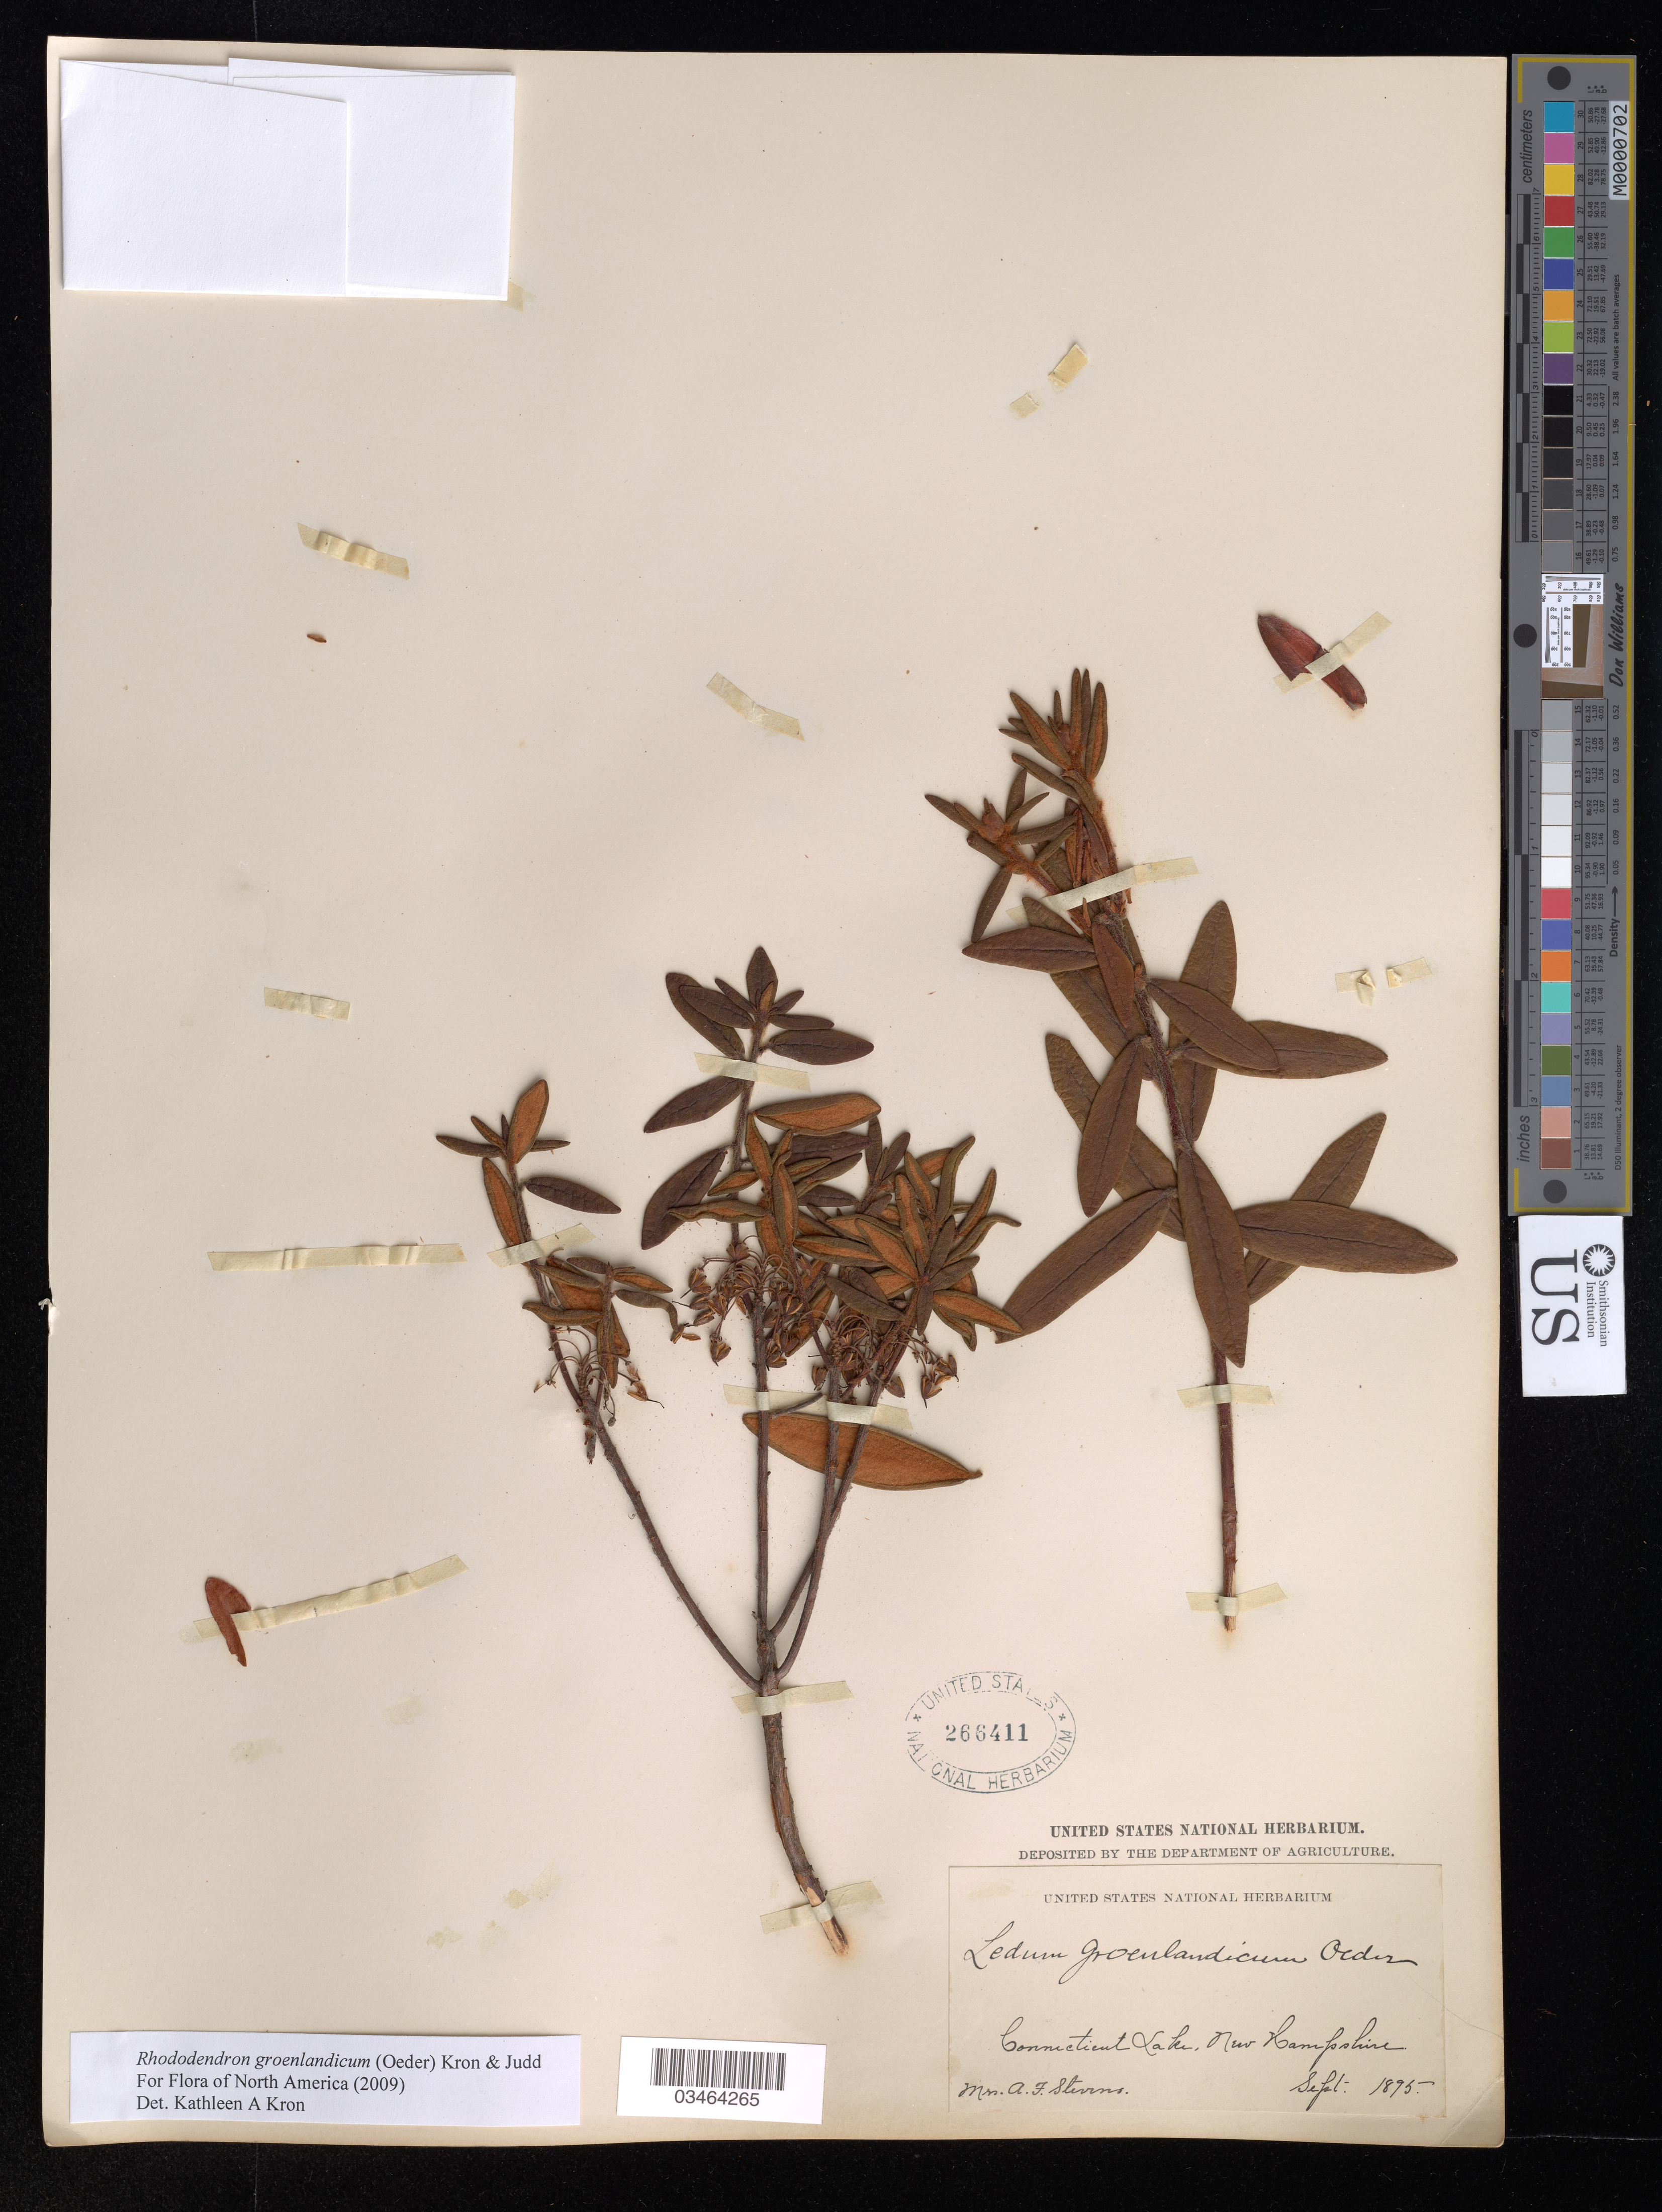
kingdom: Plantae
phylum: Tracheophyta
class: Magnoliopsida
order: Ericales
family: Ericaceae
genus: Rhododendron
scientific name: Rhododendron groenlandicum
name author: (Oeder) Kron & Judd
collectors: A. Stevens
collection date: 1895-09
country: United States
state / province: New Hampshire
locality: Connecticut Lake.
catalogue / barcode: US 266411